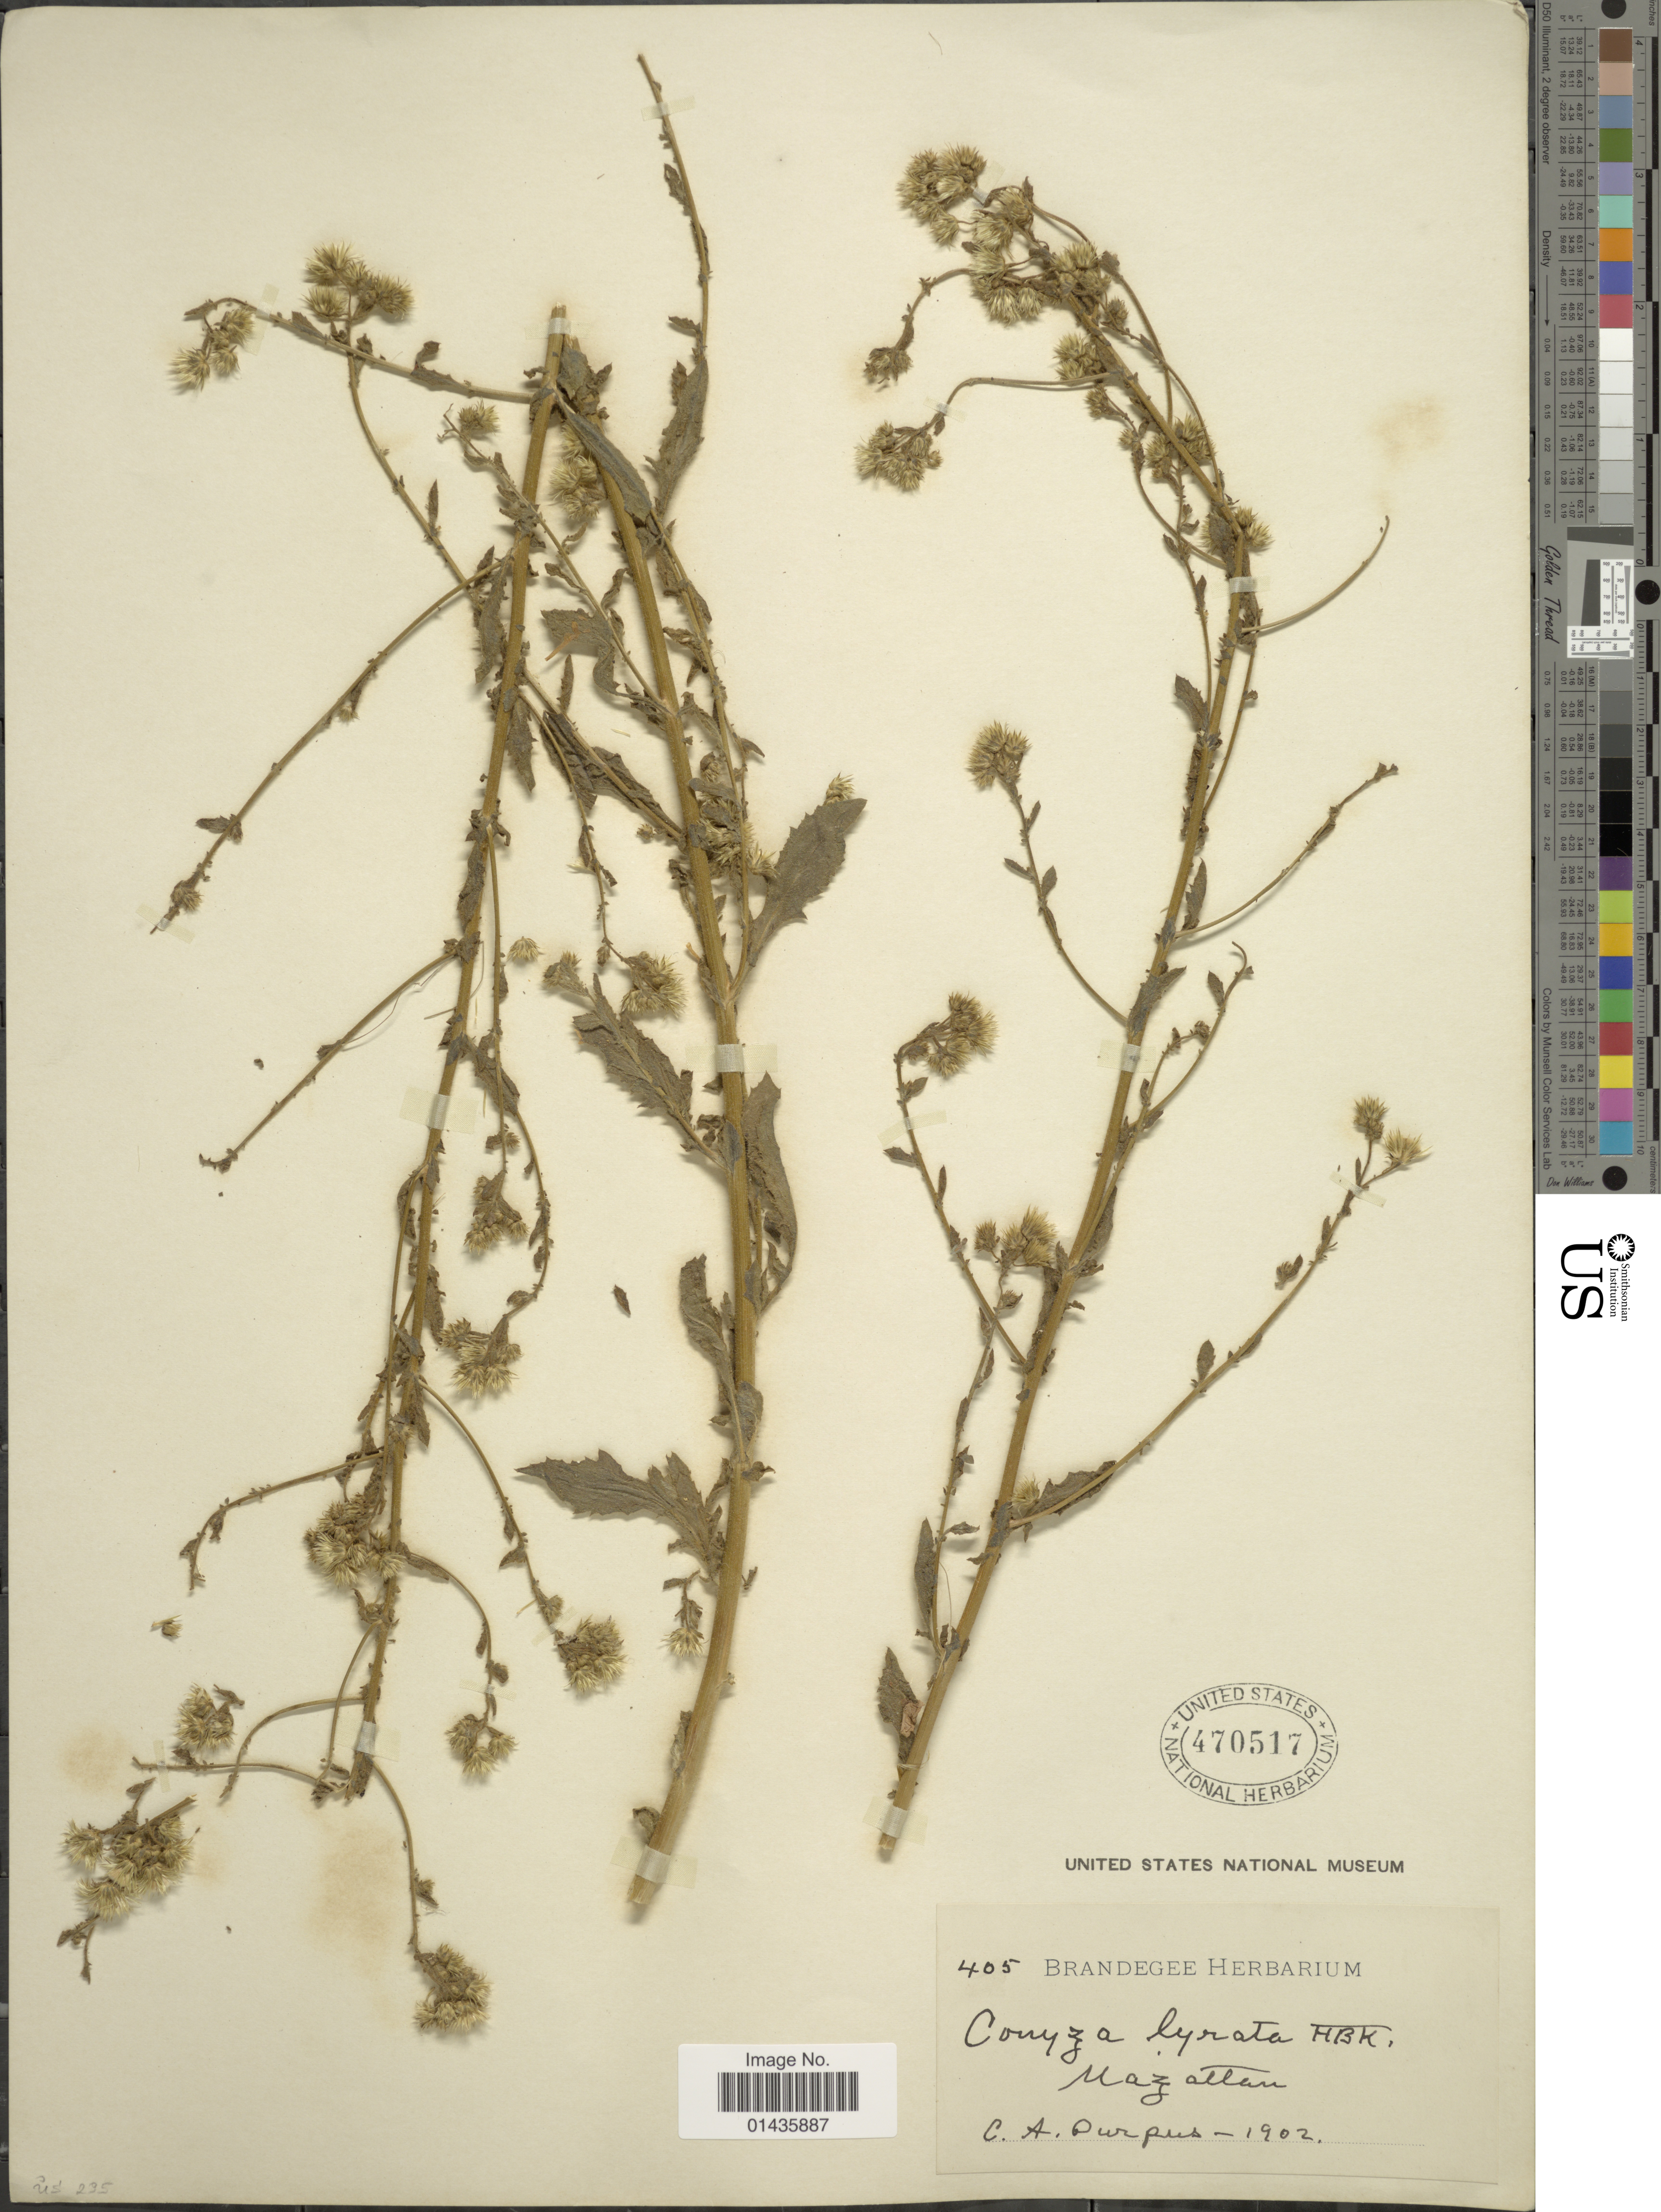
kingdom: Plantae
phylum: Tracheophyta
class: Magnoliopsida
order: Asterales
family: Asteraceae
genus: Pseudoconyza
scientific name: Pseudoconyza lyrata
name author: (Kunth) Cuatrec.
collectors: C. A. Purpus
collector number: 405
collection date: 1902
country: Mexico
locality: Mazatlan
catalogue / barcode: US 470517